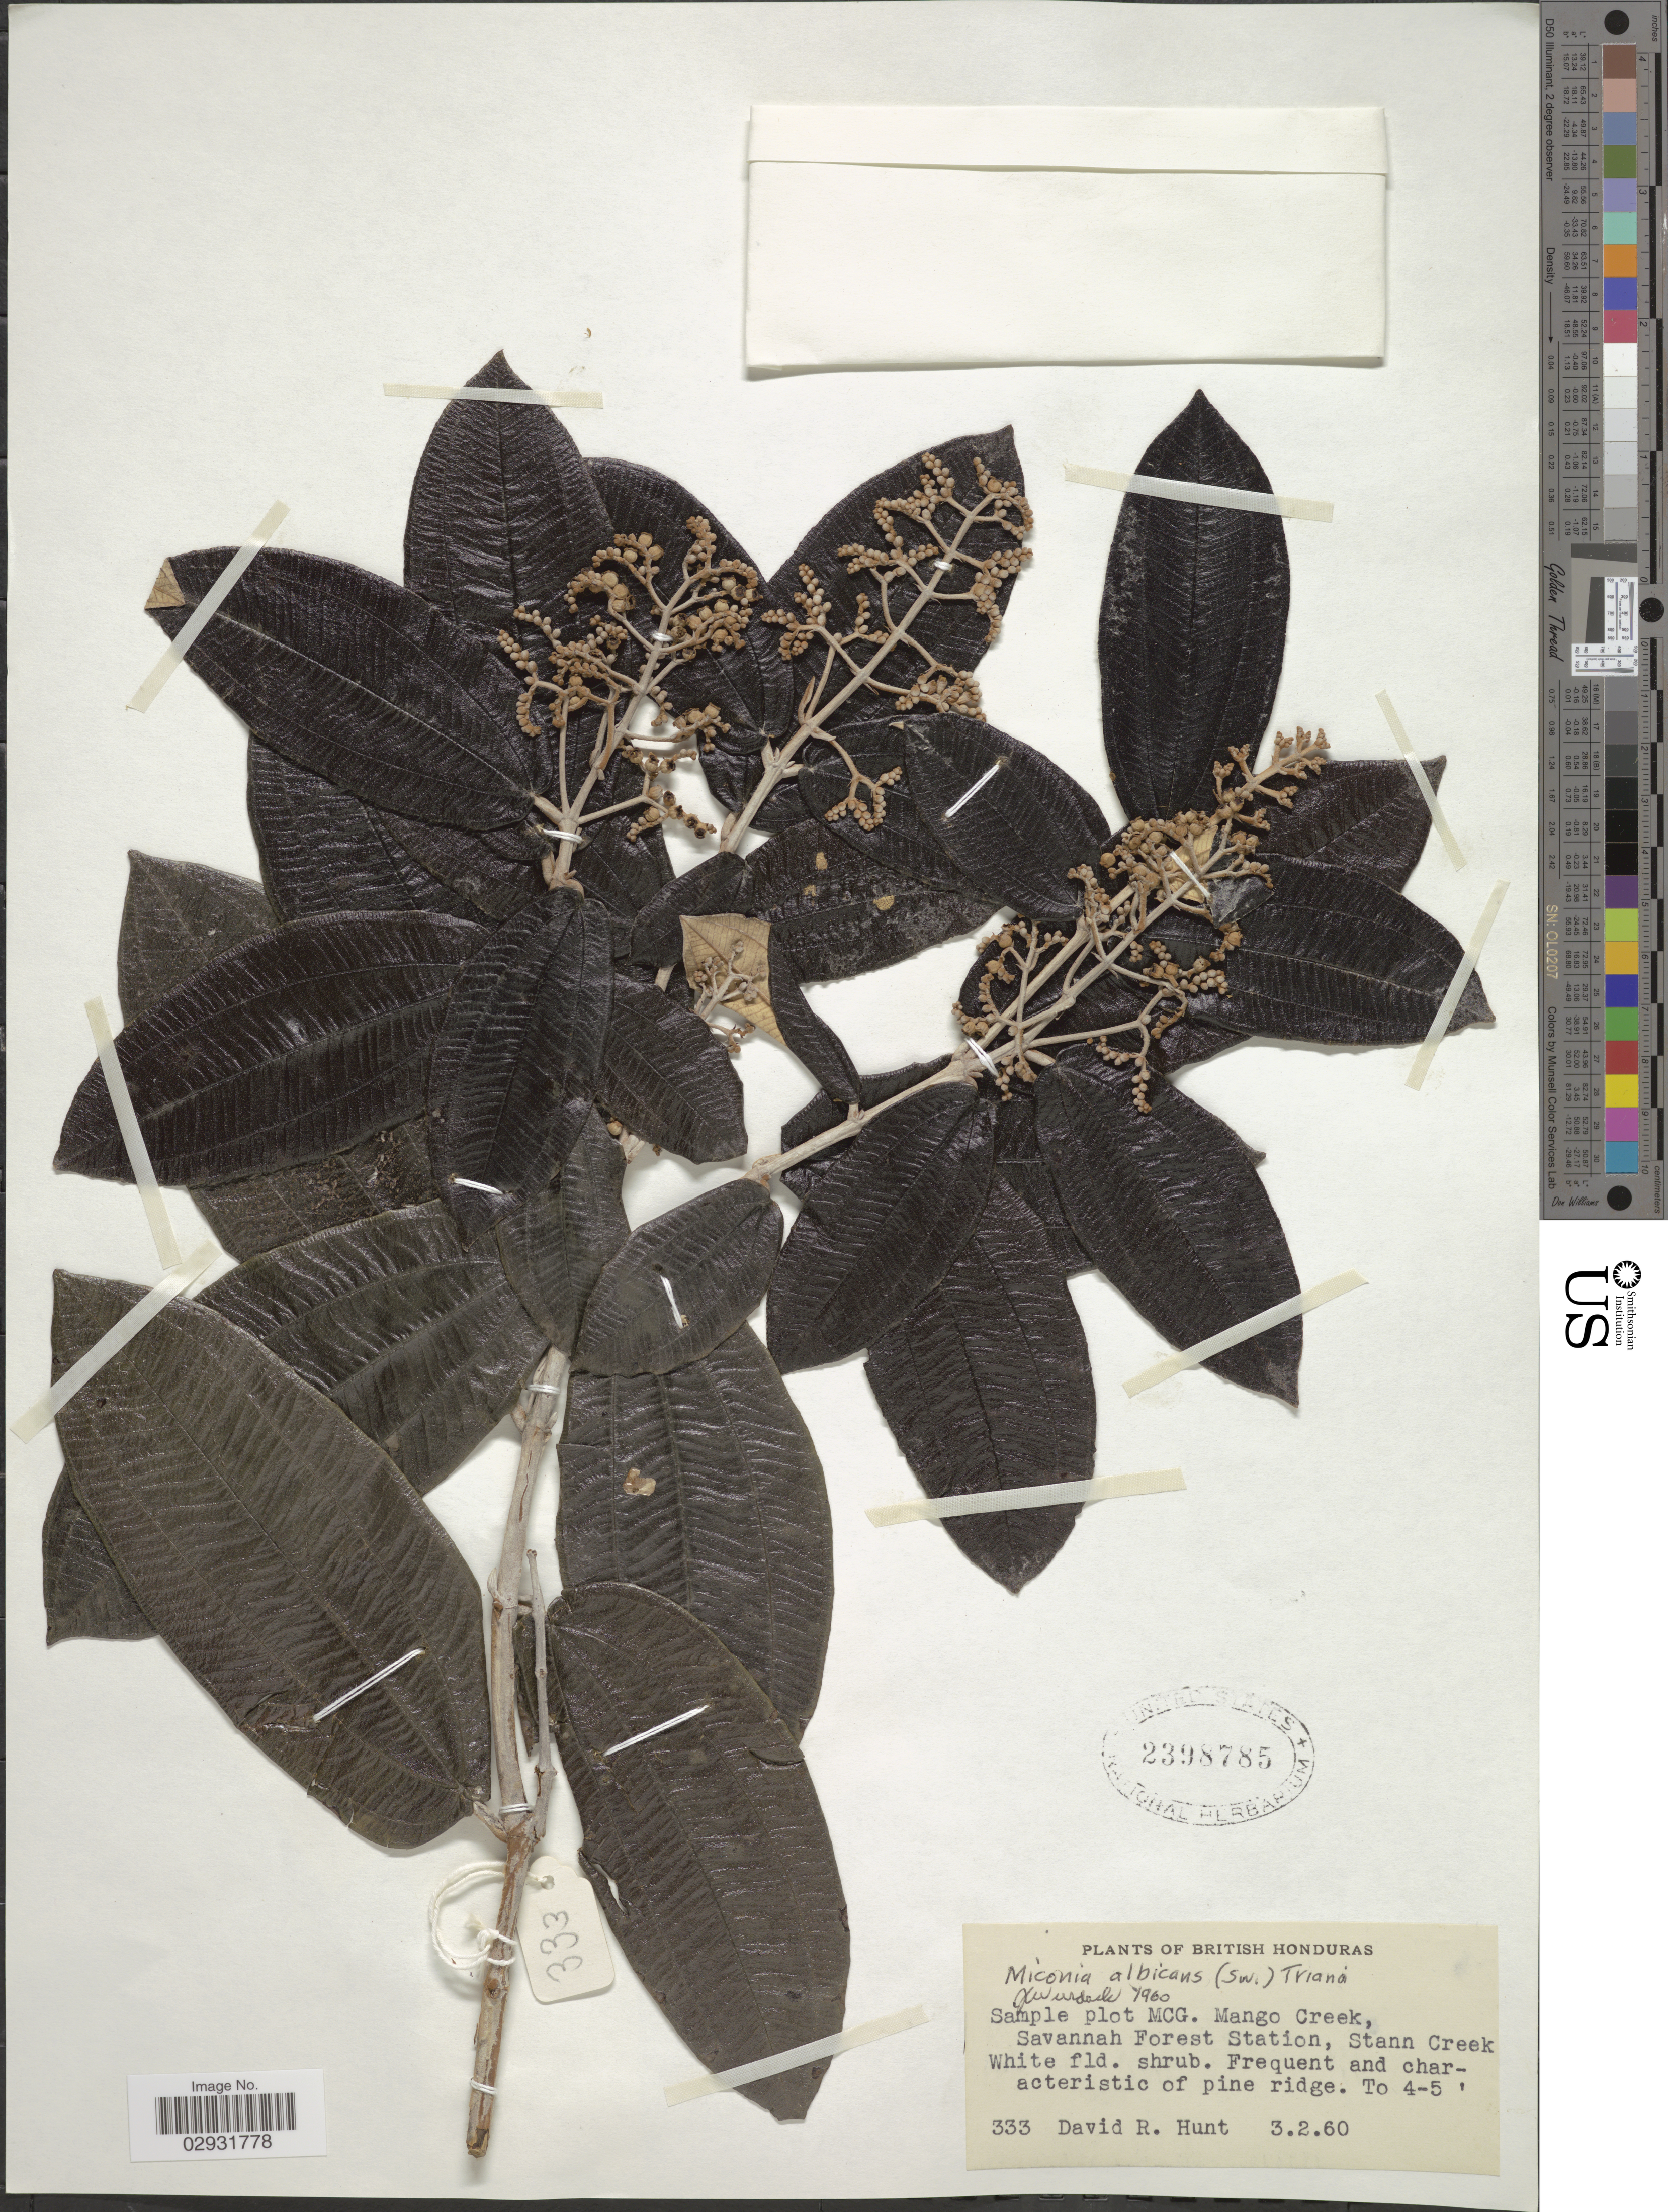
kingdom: Plantae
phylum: Tracheophyta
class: Magnoliopsida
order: Myrtales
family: Melastomataceae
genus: Miconia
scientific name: Miconia albicans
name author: (Sw.) Steud.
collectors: D. Hunt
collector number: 333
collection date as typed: Transcribed d/m/y: 3/2/60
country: Belize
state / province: Stann Creek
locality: British Honduras. Sample plot MCG. Mango Creek, Savannah Forest Station, Stann Creek White fld.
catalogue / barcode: US 2398785